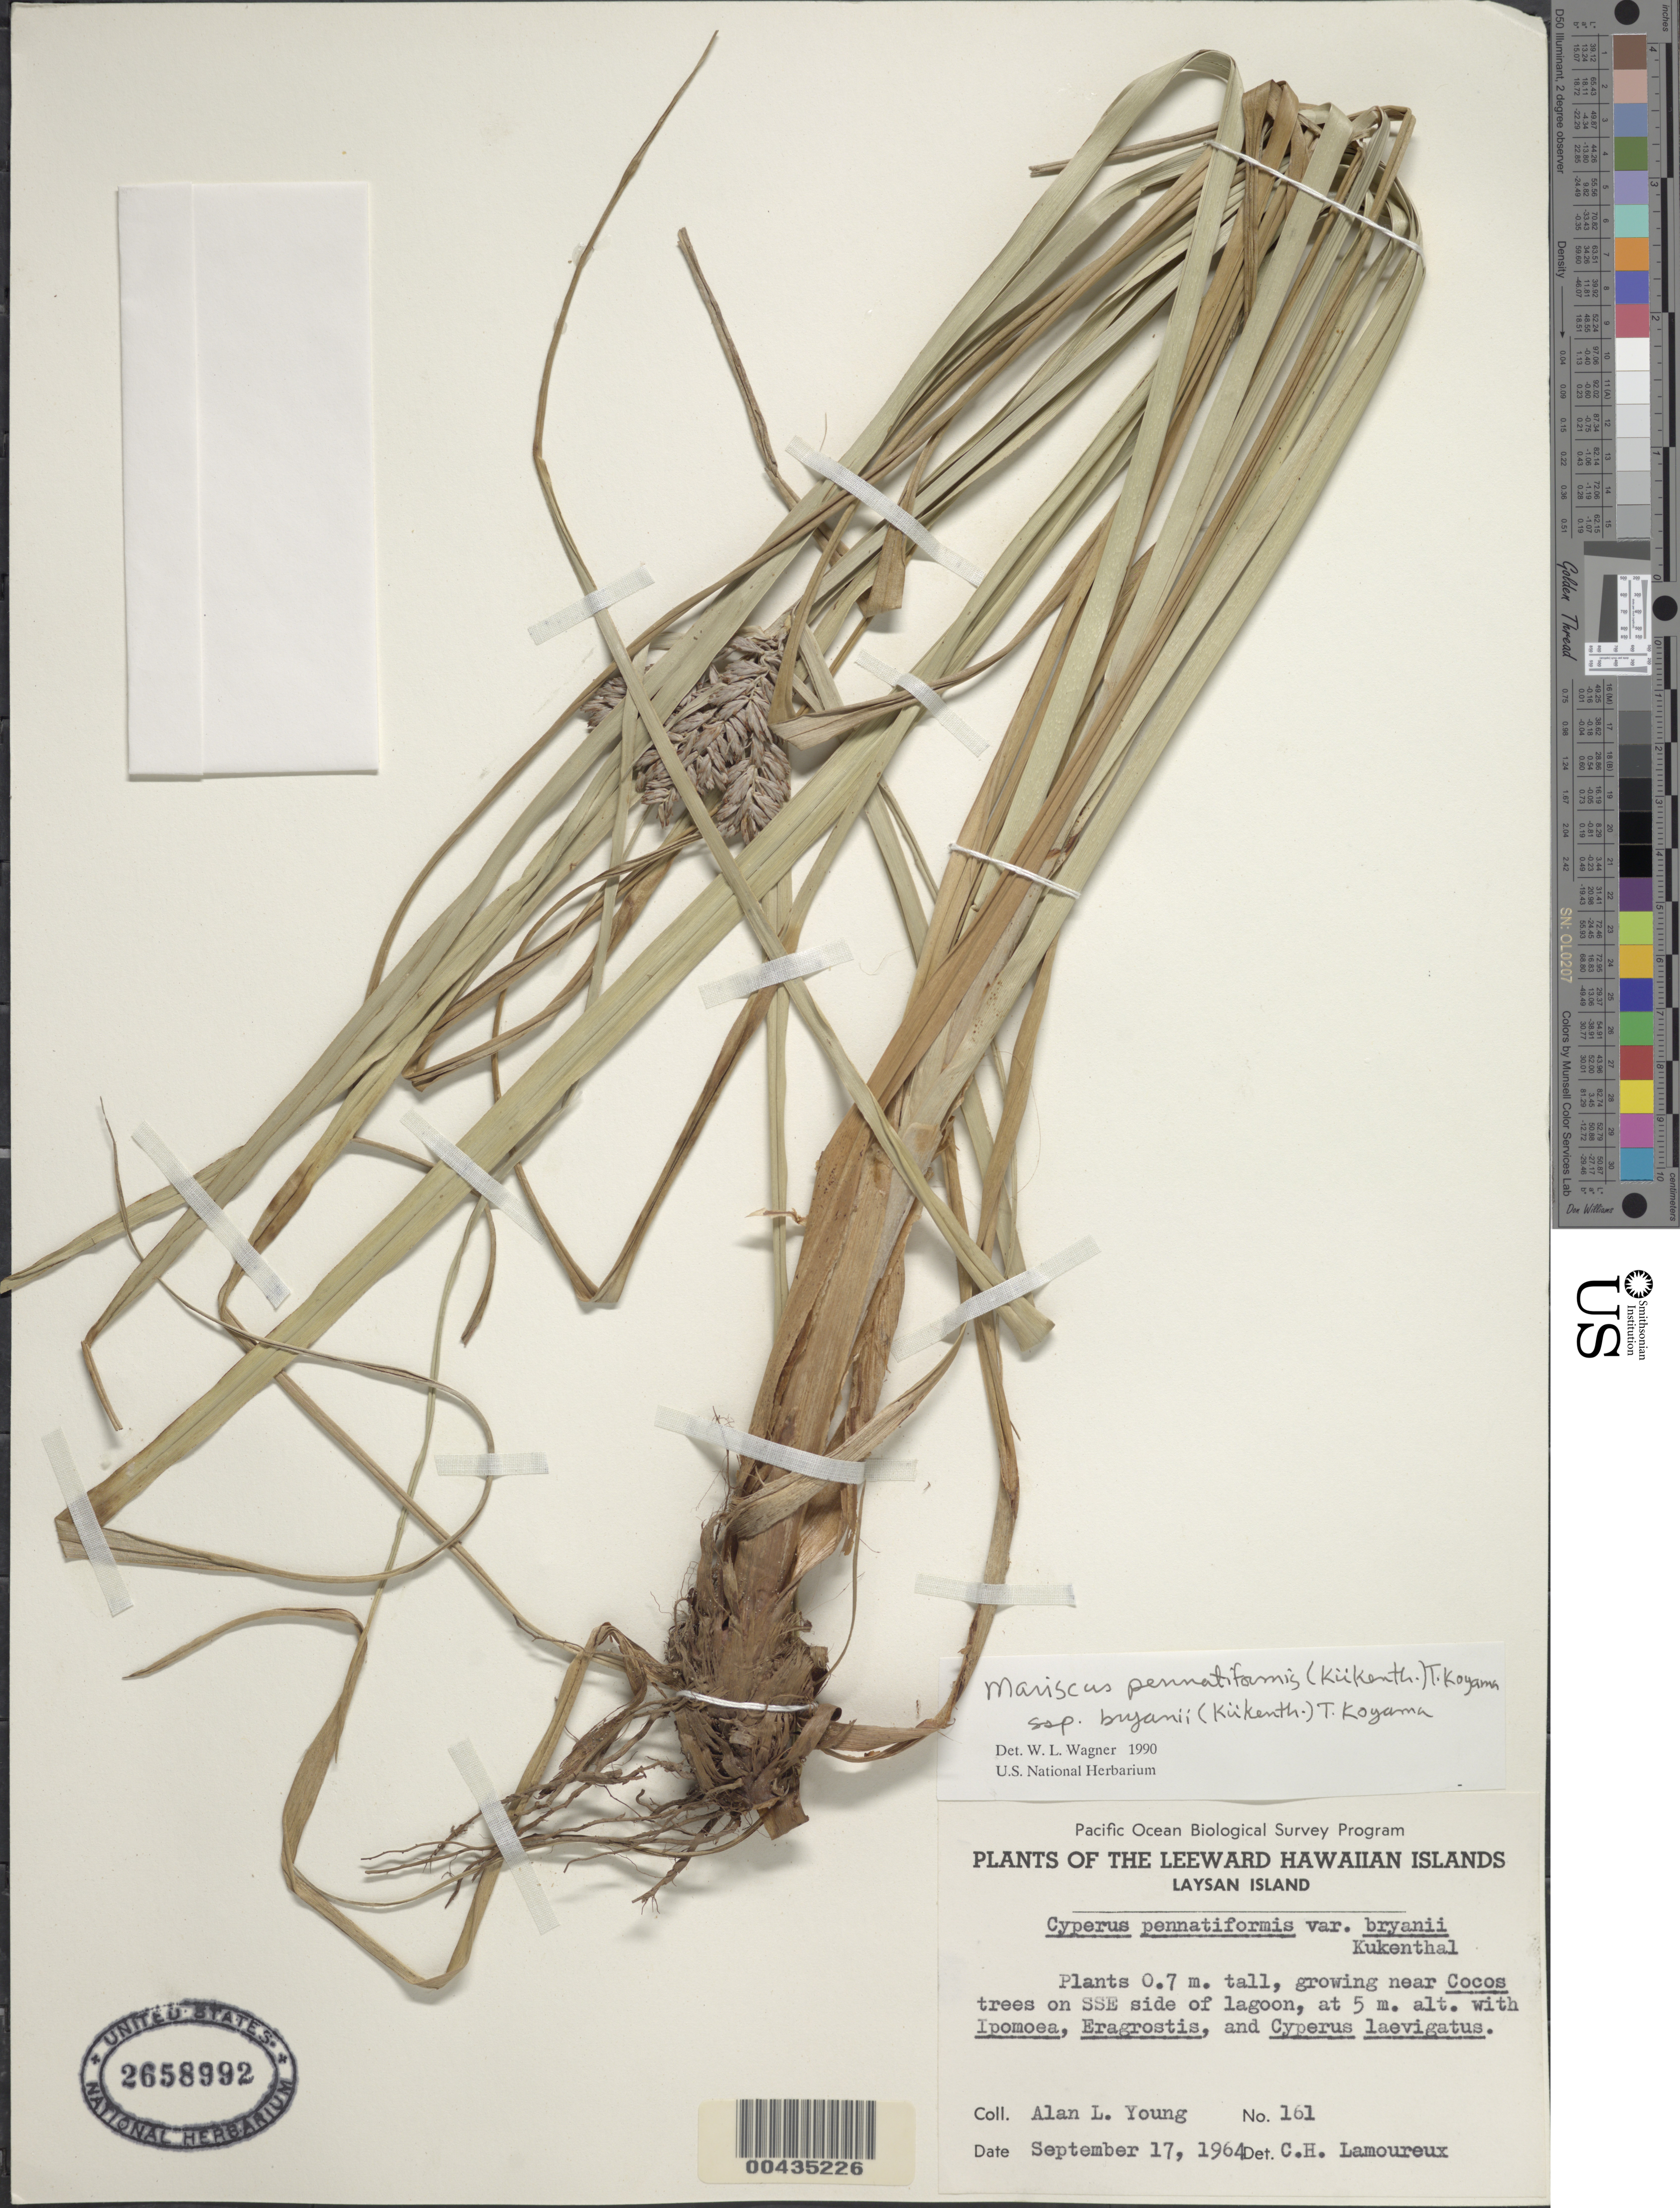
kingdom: Plantae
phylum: Tracheophyta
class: Liliopsida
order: Poales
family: Cyperaceae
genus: Cyperus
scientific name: Cyperus pennatiformis var. bryanii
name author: Kük.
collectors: A. Young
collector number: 161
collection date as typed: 17 Sep 1964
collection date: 1964-09-17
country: United States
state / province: Hawaii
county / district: Honolulu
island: Laysan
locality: On southsoutheast side of lagoon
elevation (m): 5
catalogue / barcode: US 2658992